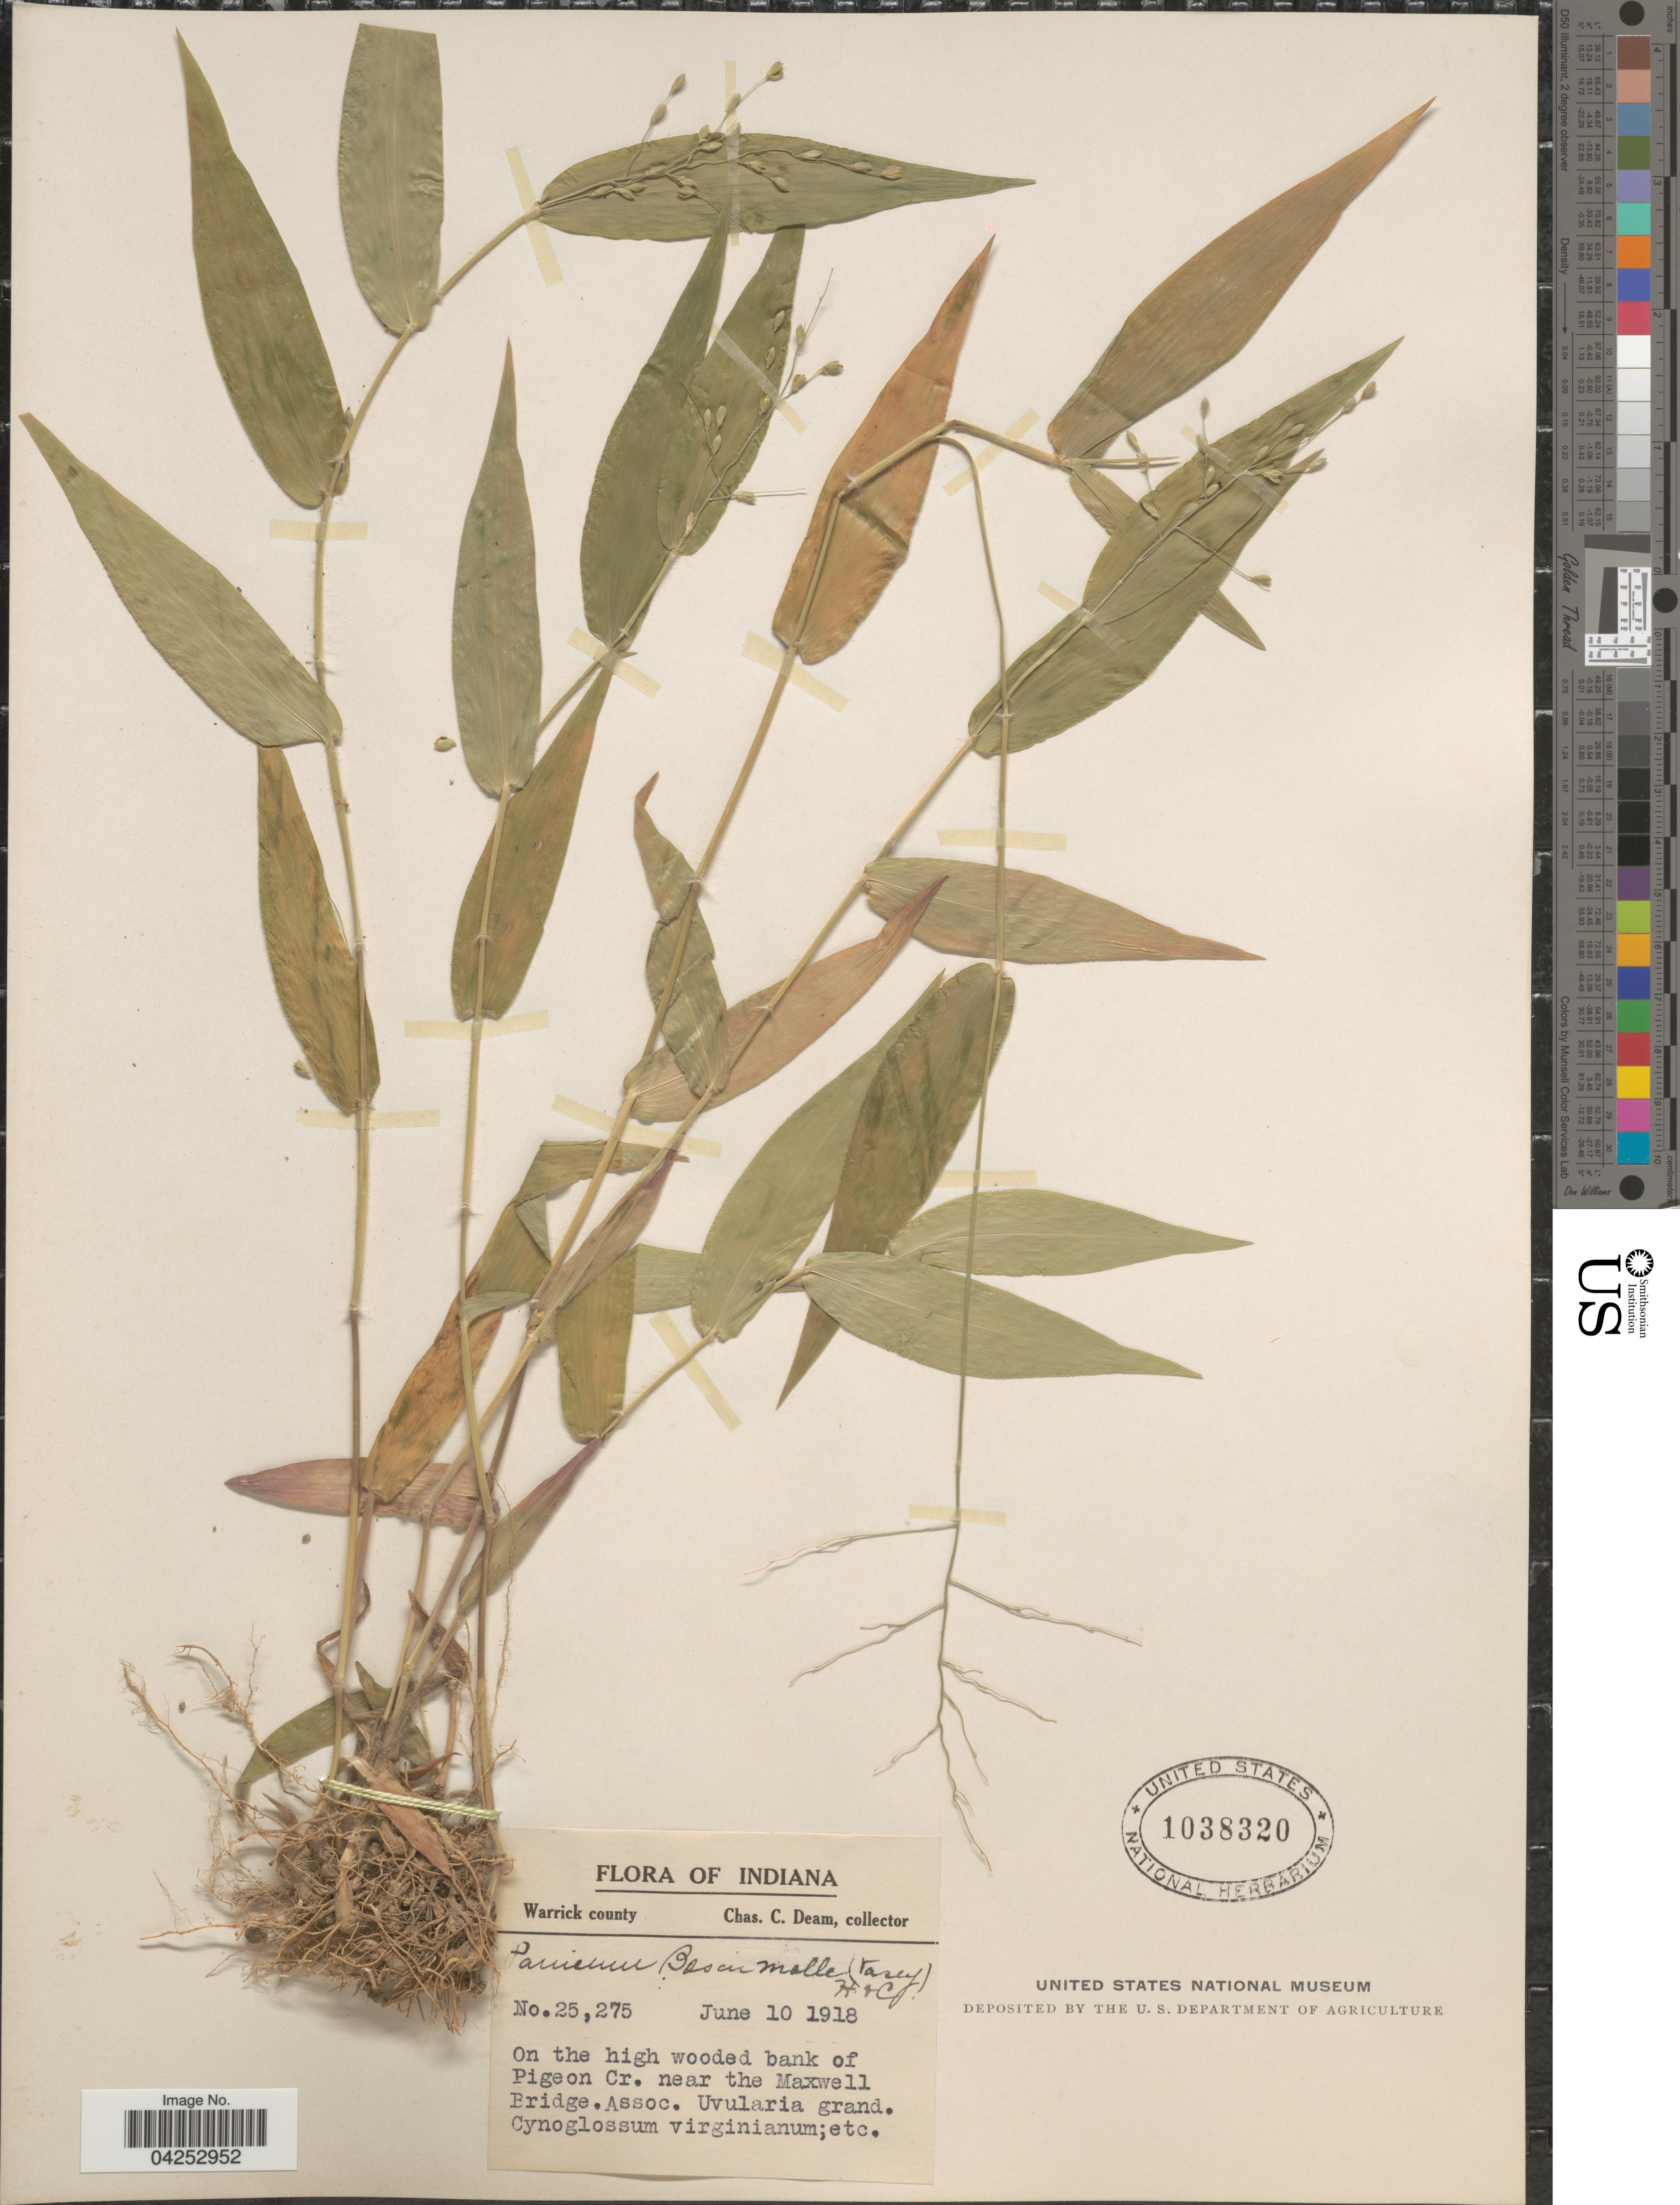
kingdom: Plantae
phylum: Tracheophyta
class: Liliopsida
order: Poales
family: Poaceae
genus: Dichanthelium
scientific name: Dichanthelium boscii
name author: (Poir.) Gould & C.A. Clark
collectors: C. C. Deam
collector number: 25275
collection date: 1918-06-10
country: United States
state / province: Indiana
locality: Warrick county. On the high wooded bank of Pigeon Cr. near the Maxwell Bridge.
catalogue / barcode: US 1038320